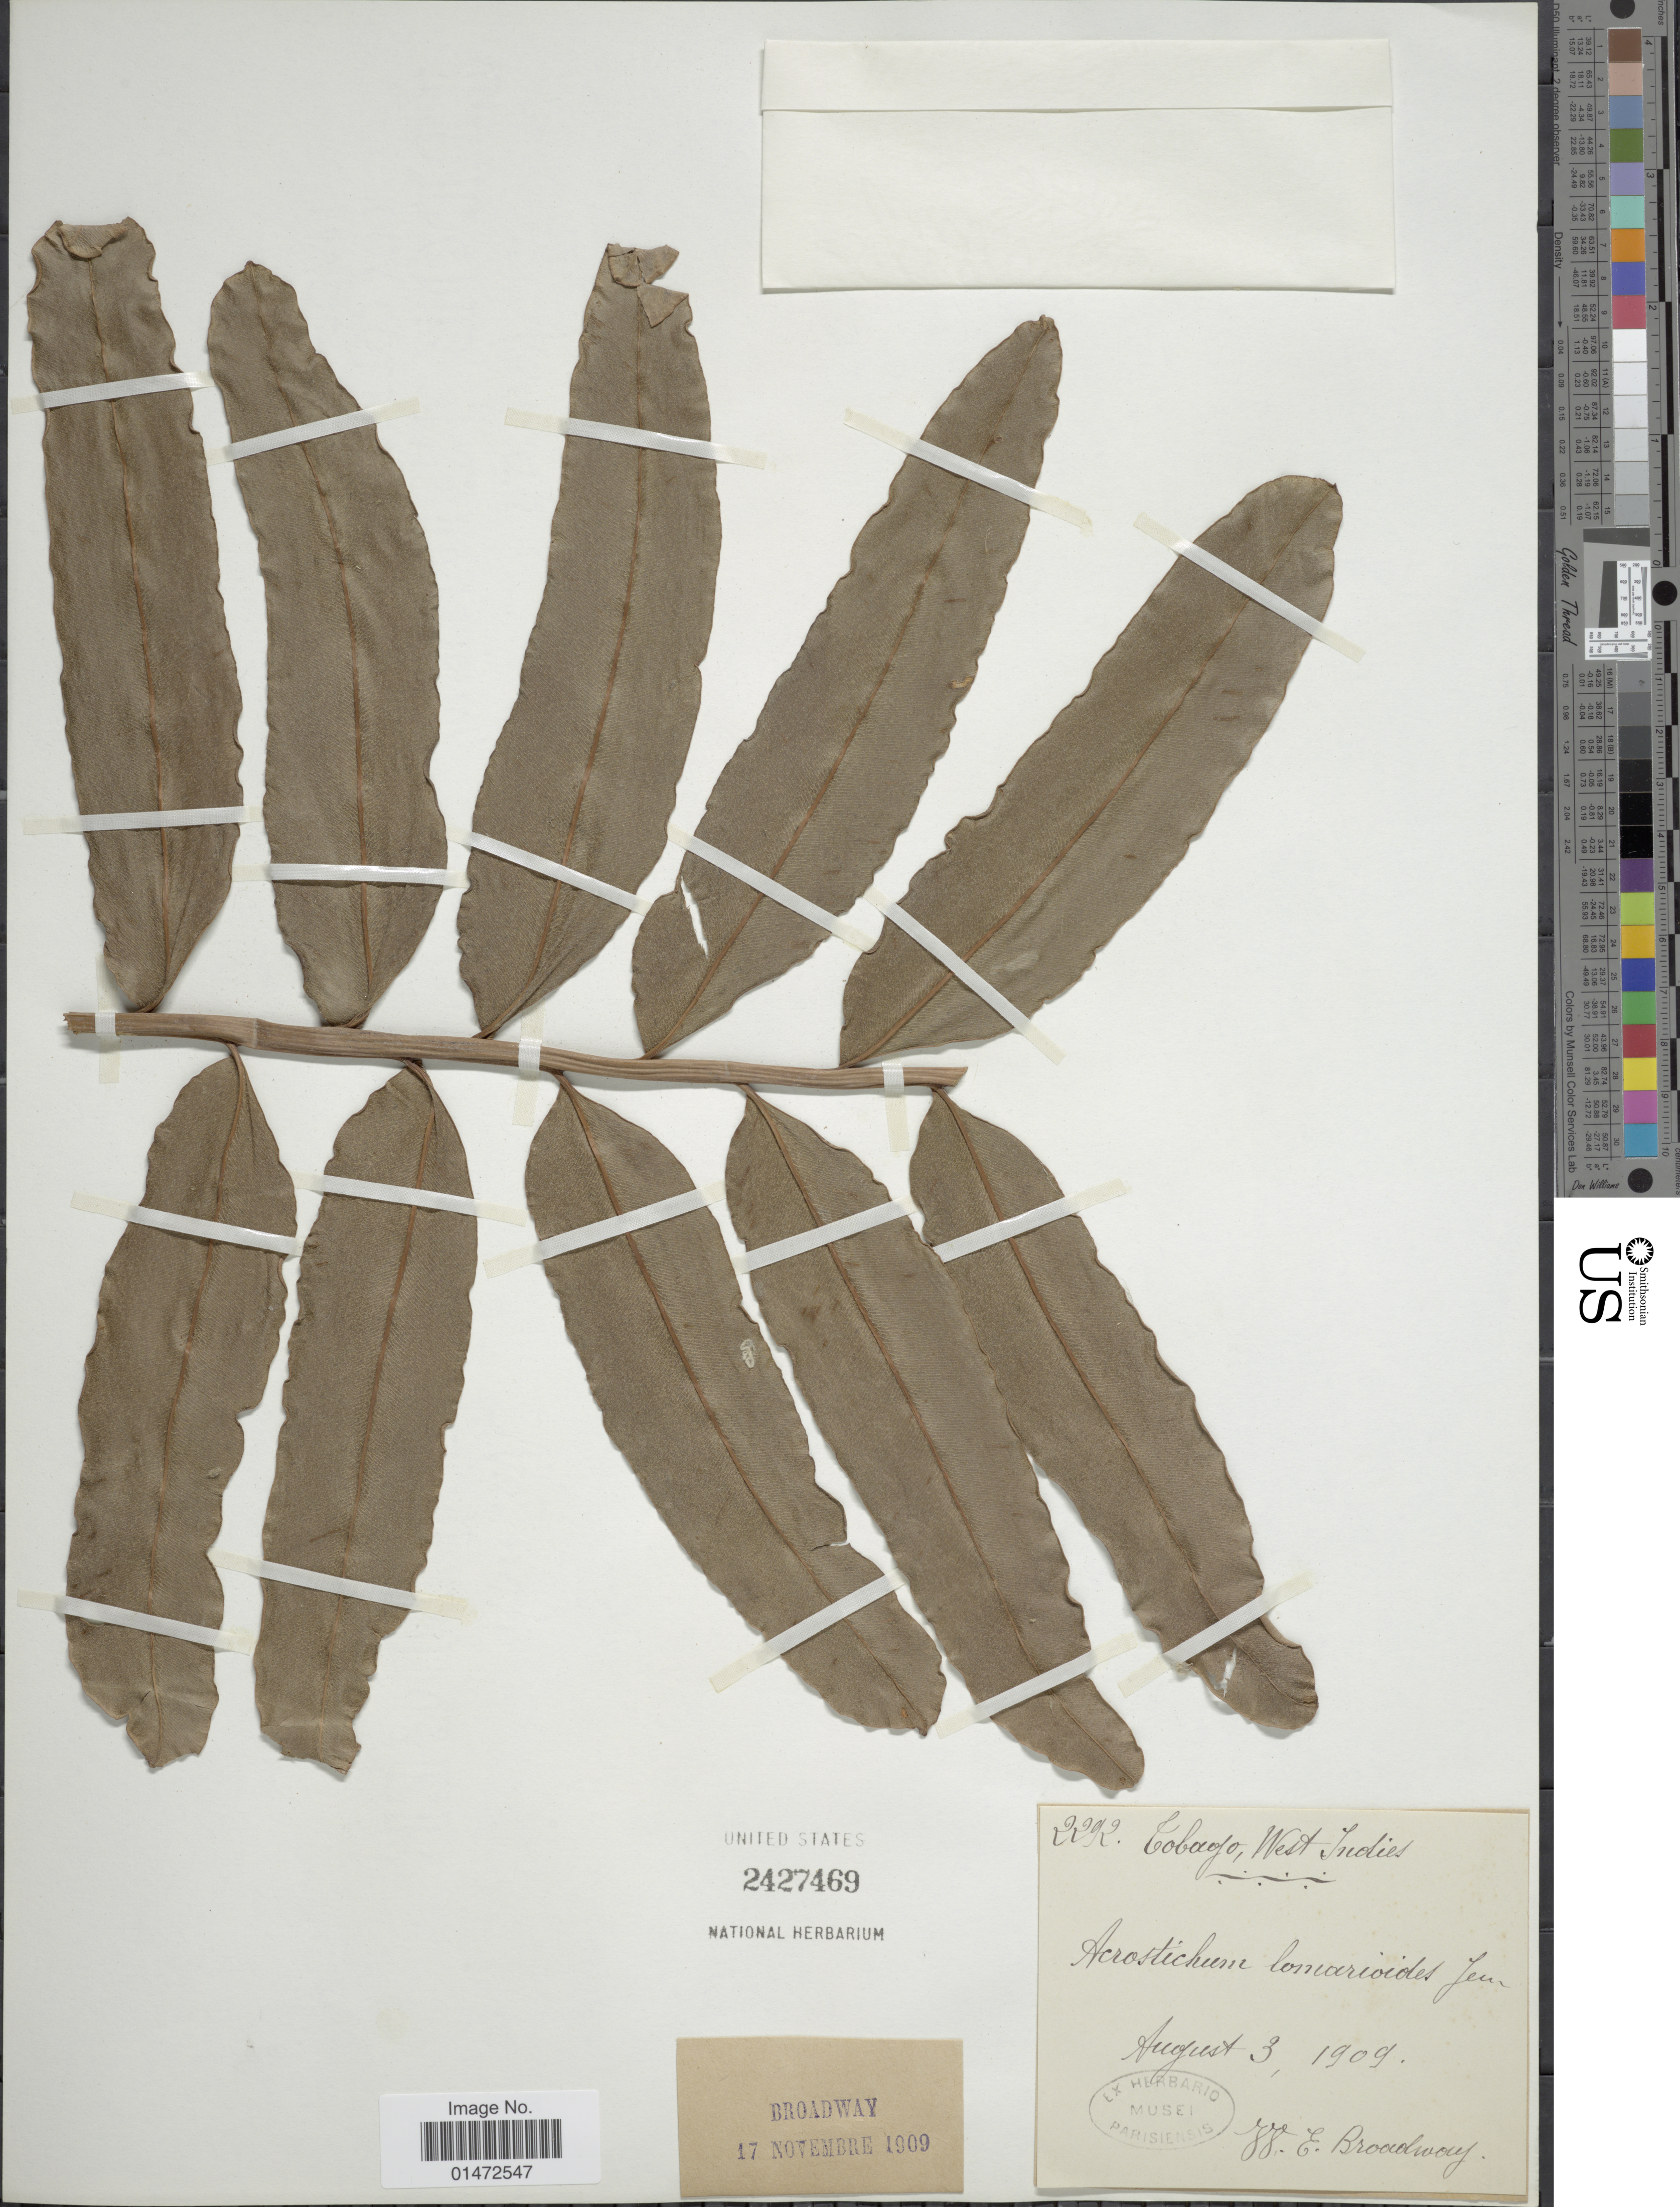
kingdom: Plantae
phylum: Tracheophyta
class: Polypodiopsida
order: Polypodiales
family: Pteridaceae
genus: Acrostichum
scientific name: Acrostichum danaeifolium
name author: Langsd. & Fisch.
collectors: W. E. Broadway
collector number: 2292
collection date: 1909-08-03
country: Trinidad and Tobago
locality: Tobago, West Indies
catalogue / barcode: US 2427469